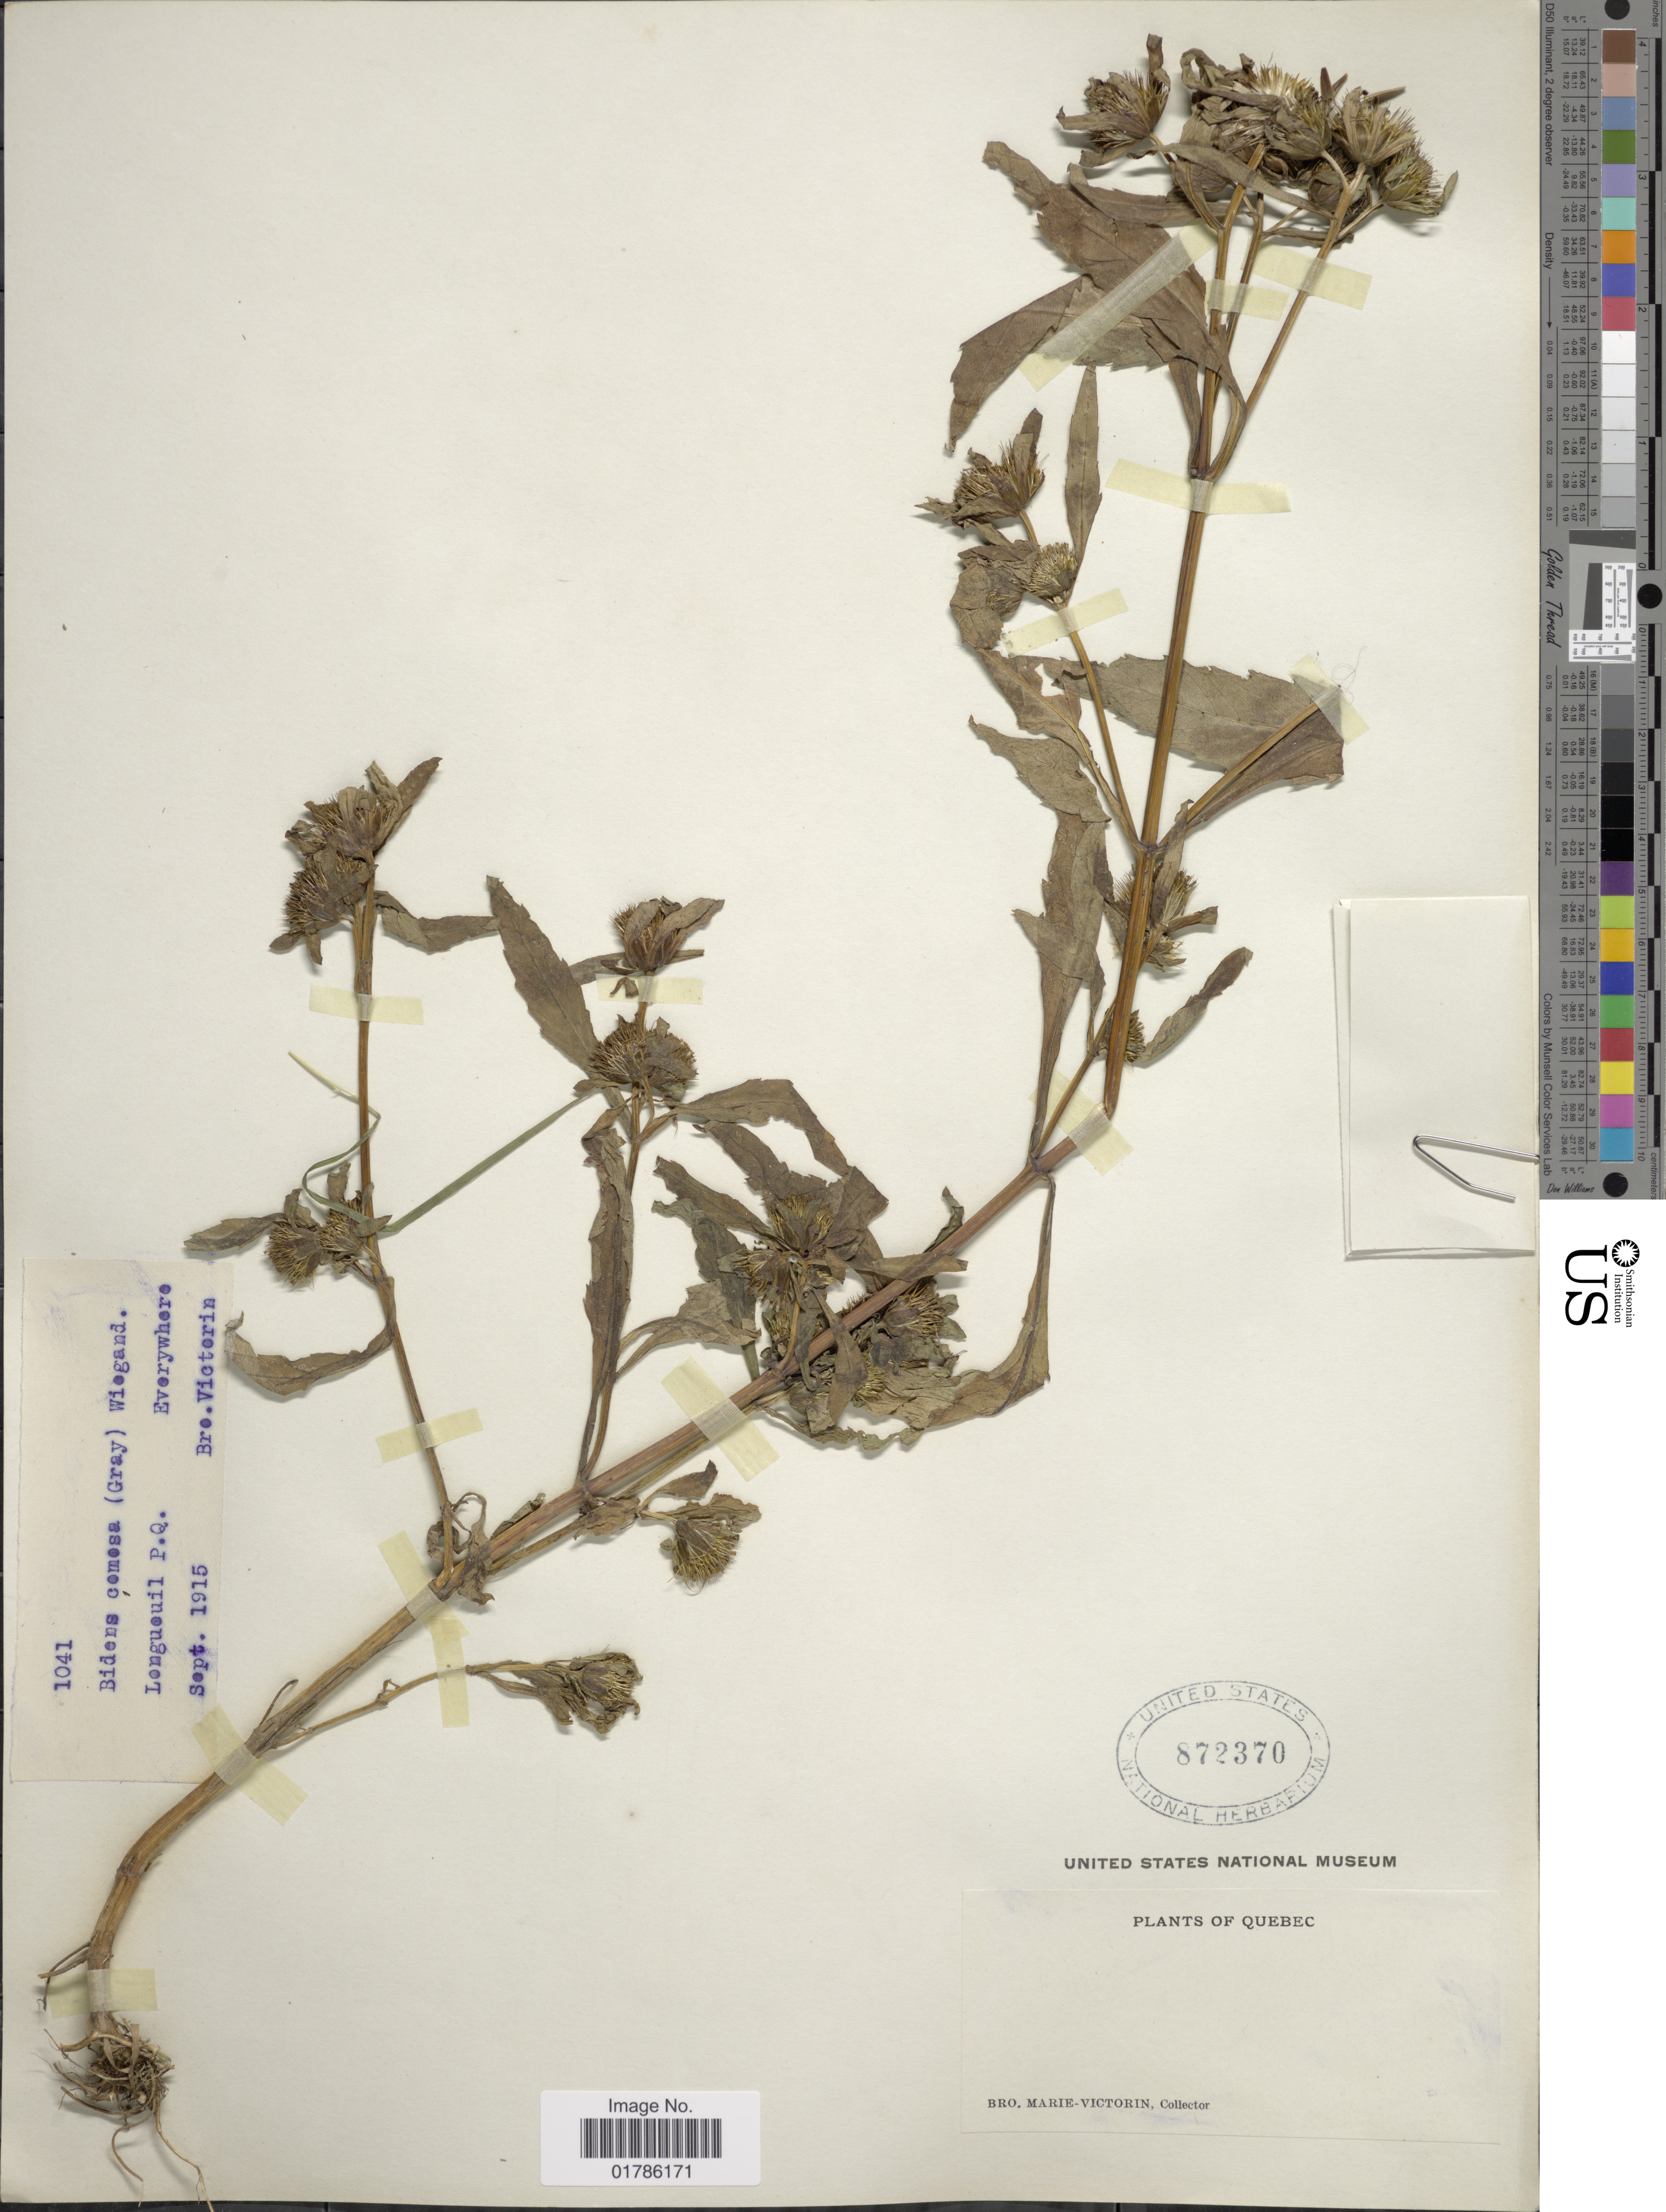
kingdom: Plantae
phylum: Tracheophyta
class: Magnoliopsida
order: Asterales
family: Asteraceae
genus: Bidens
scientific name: Bidens comosa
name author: (A. Gray) Wiegand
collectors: Fr. Marie-Victorin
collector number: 1041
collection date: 1915-09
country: Canada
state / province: Quebec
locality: Lengueuil P. Q.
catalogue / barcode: US 872370